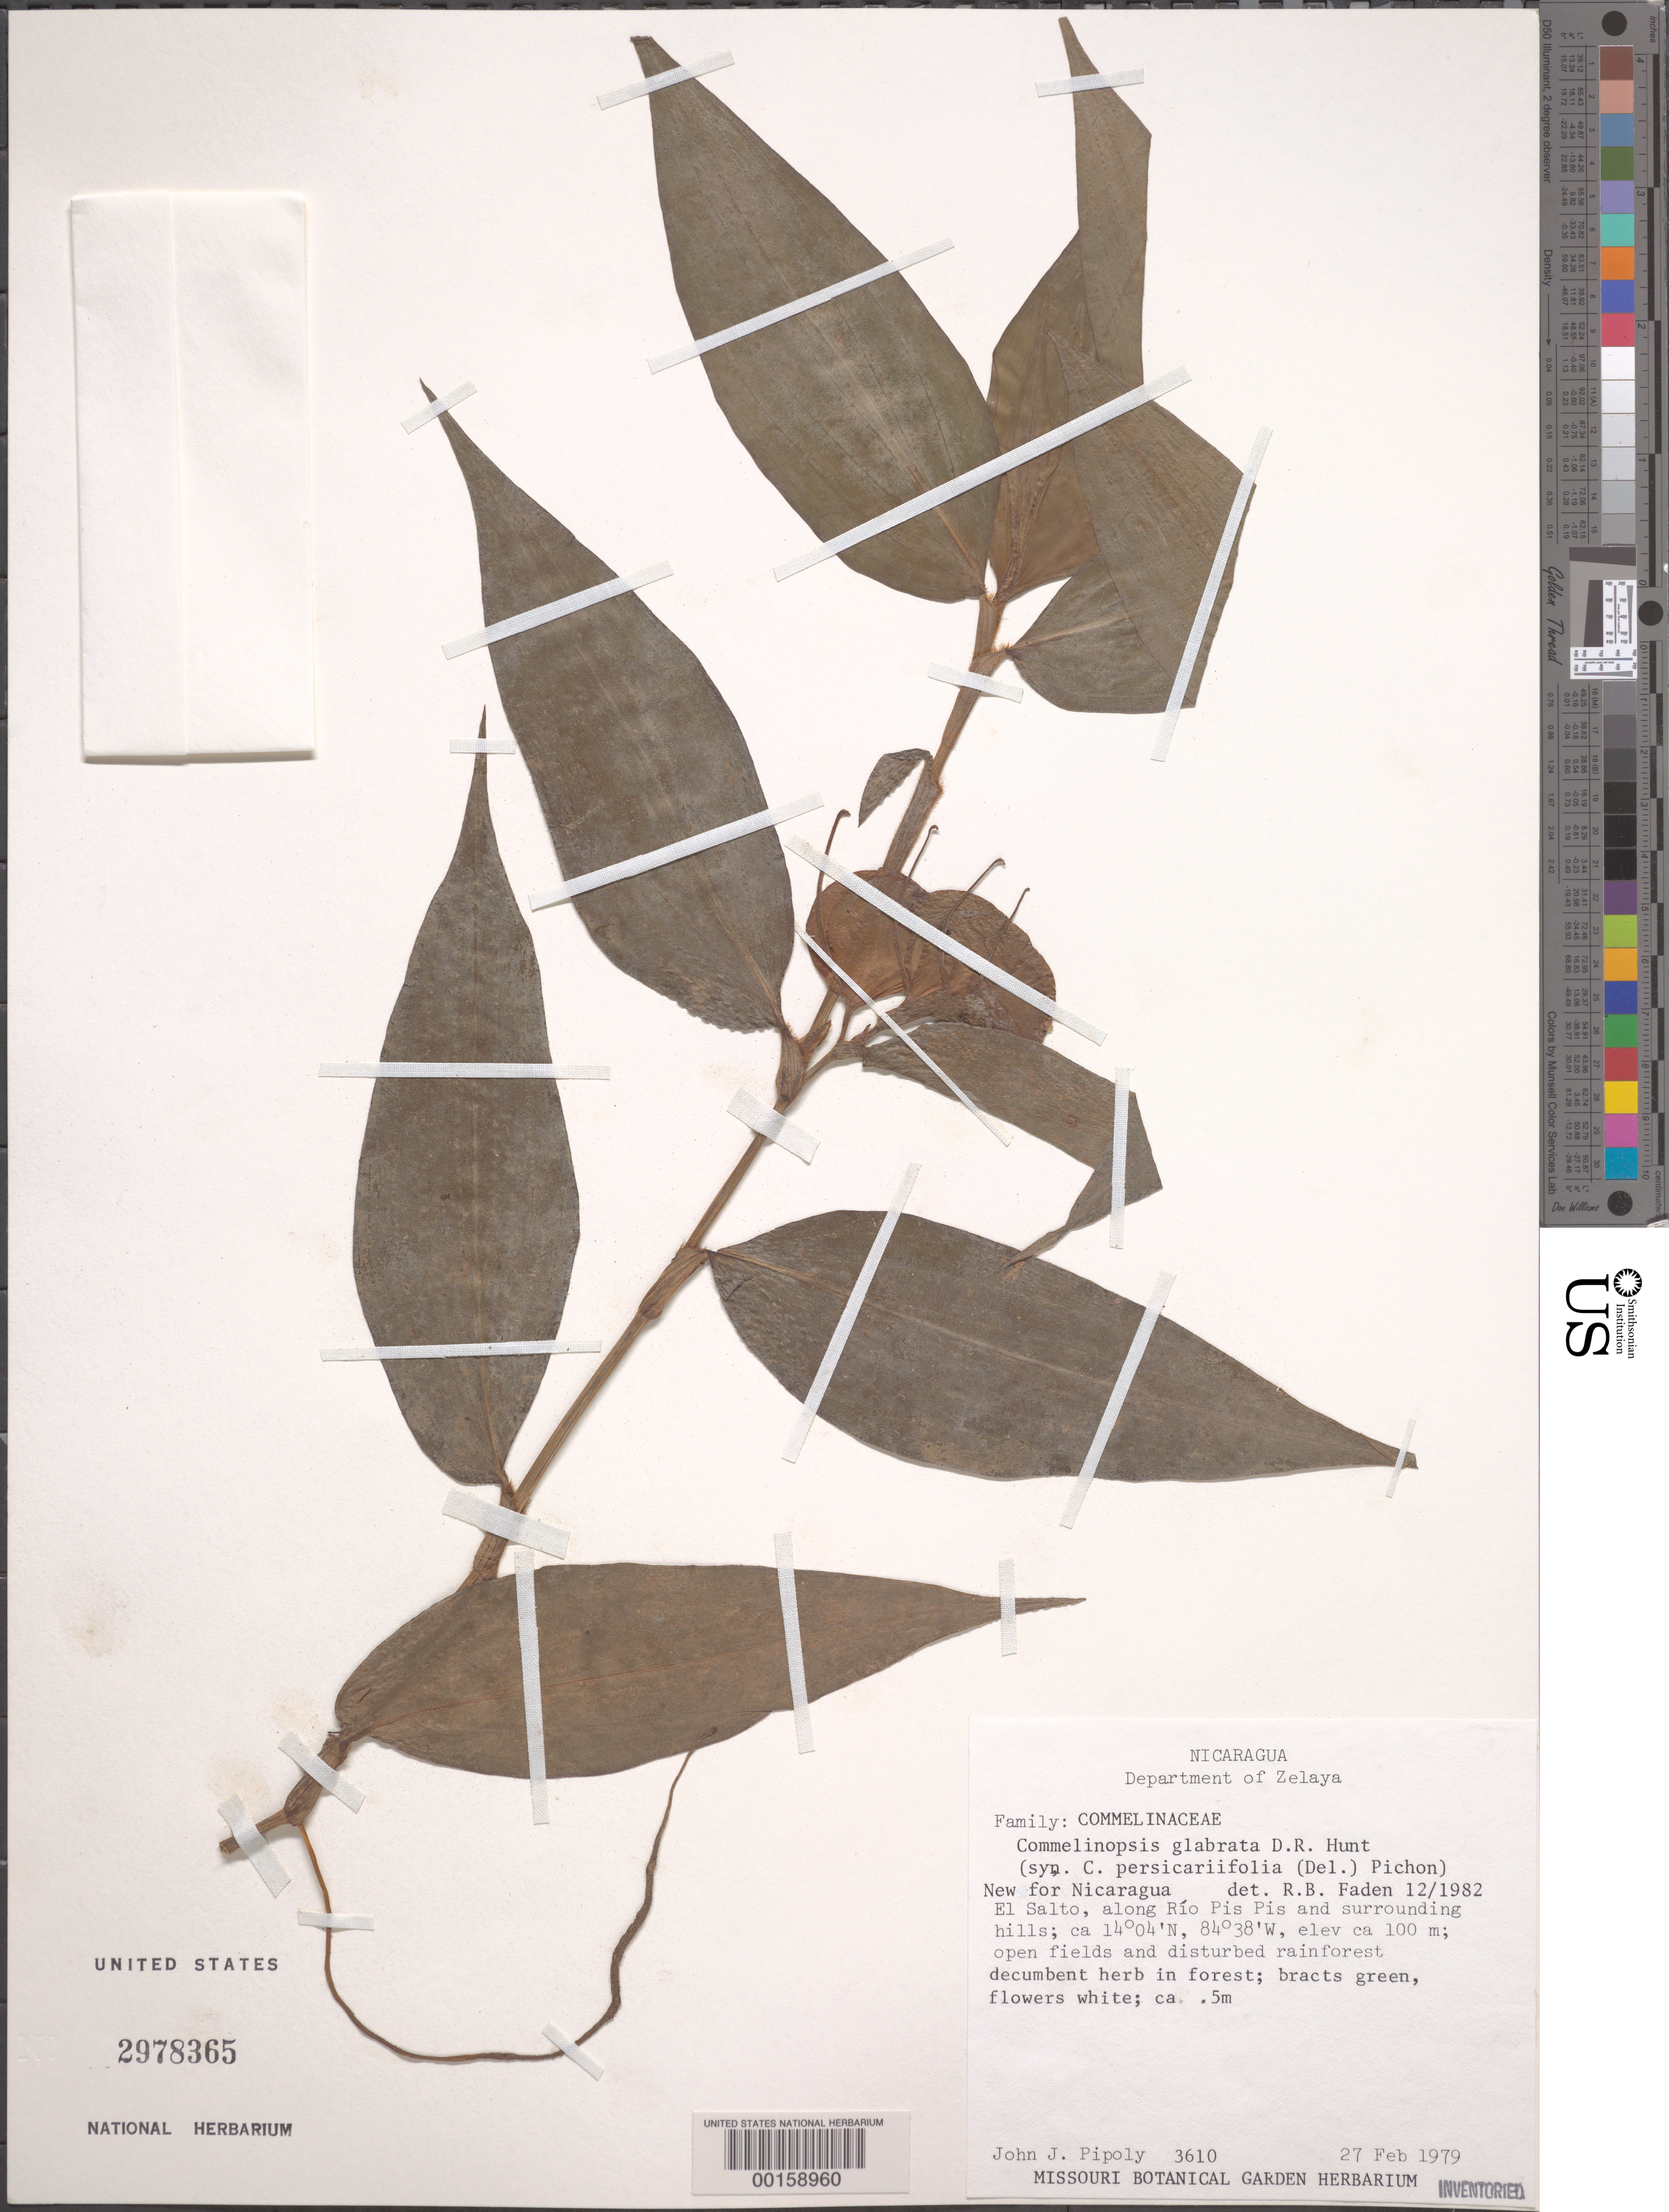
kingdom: Plantae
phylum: Tracheophyta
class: Liliopsida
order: Commelinales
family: Commelinaceae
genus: Commelina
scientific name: Commelina rufipes var. glabrata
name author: (D.R. Hunt) Faden & D.R. Hunt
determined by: Faden, Robert B., (US), Smithsonian Institution - National Museum of Natural History (UNITED STATES)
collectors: J. J. Pipoly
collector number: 3610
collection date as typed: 27 Feb 1979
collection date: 1979-02-27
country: Nicaragua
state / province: Atlántico Norte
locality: El salto, along rio pis pis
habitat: Open fields and disturbed rainforest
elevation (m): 100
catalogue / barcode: US 2978365